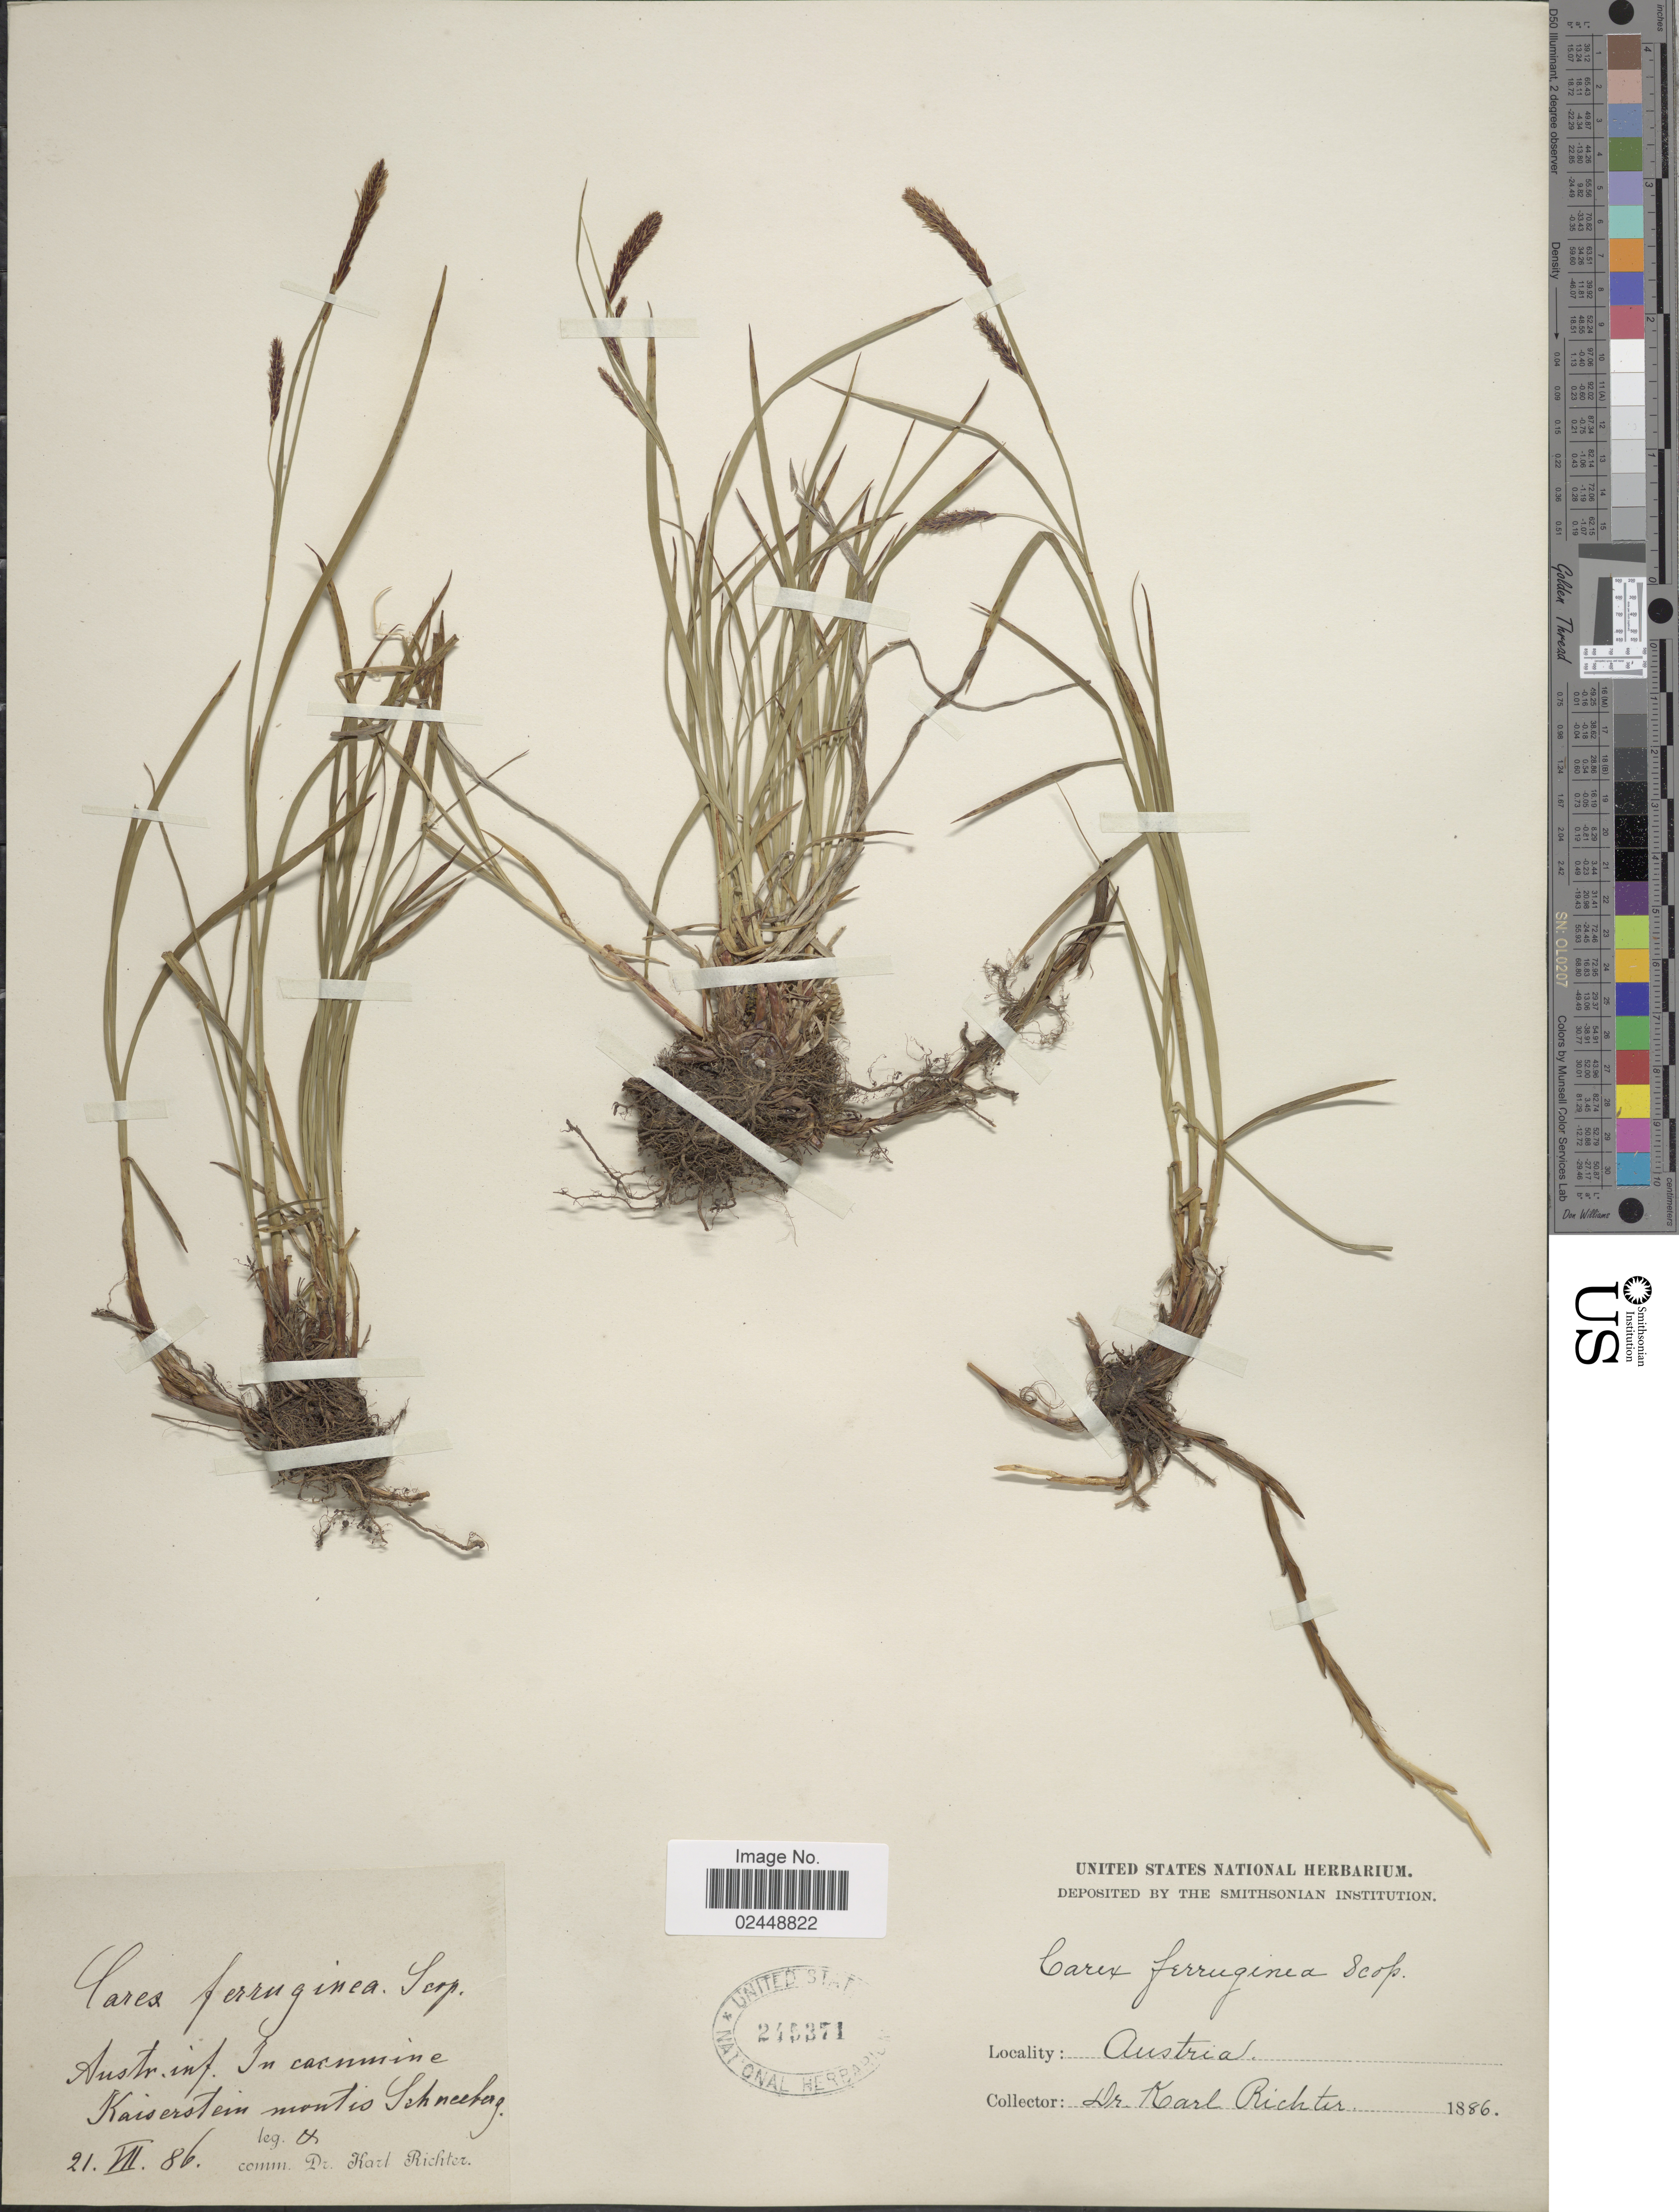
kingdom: Plantae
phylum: Tracheophyta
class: Liliopsida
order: Poales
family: Cyperaceae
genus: Carex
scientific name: Carex ferruginea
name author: Scop.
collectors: K. Richter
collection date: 1886-07-21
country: Austria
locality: Austr. inf. In carmine Kaiserstein montis Schneeberg [interpreted]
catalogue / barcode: US 245371